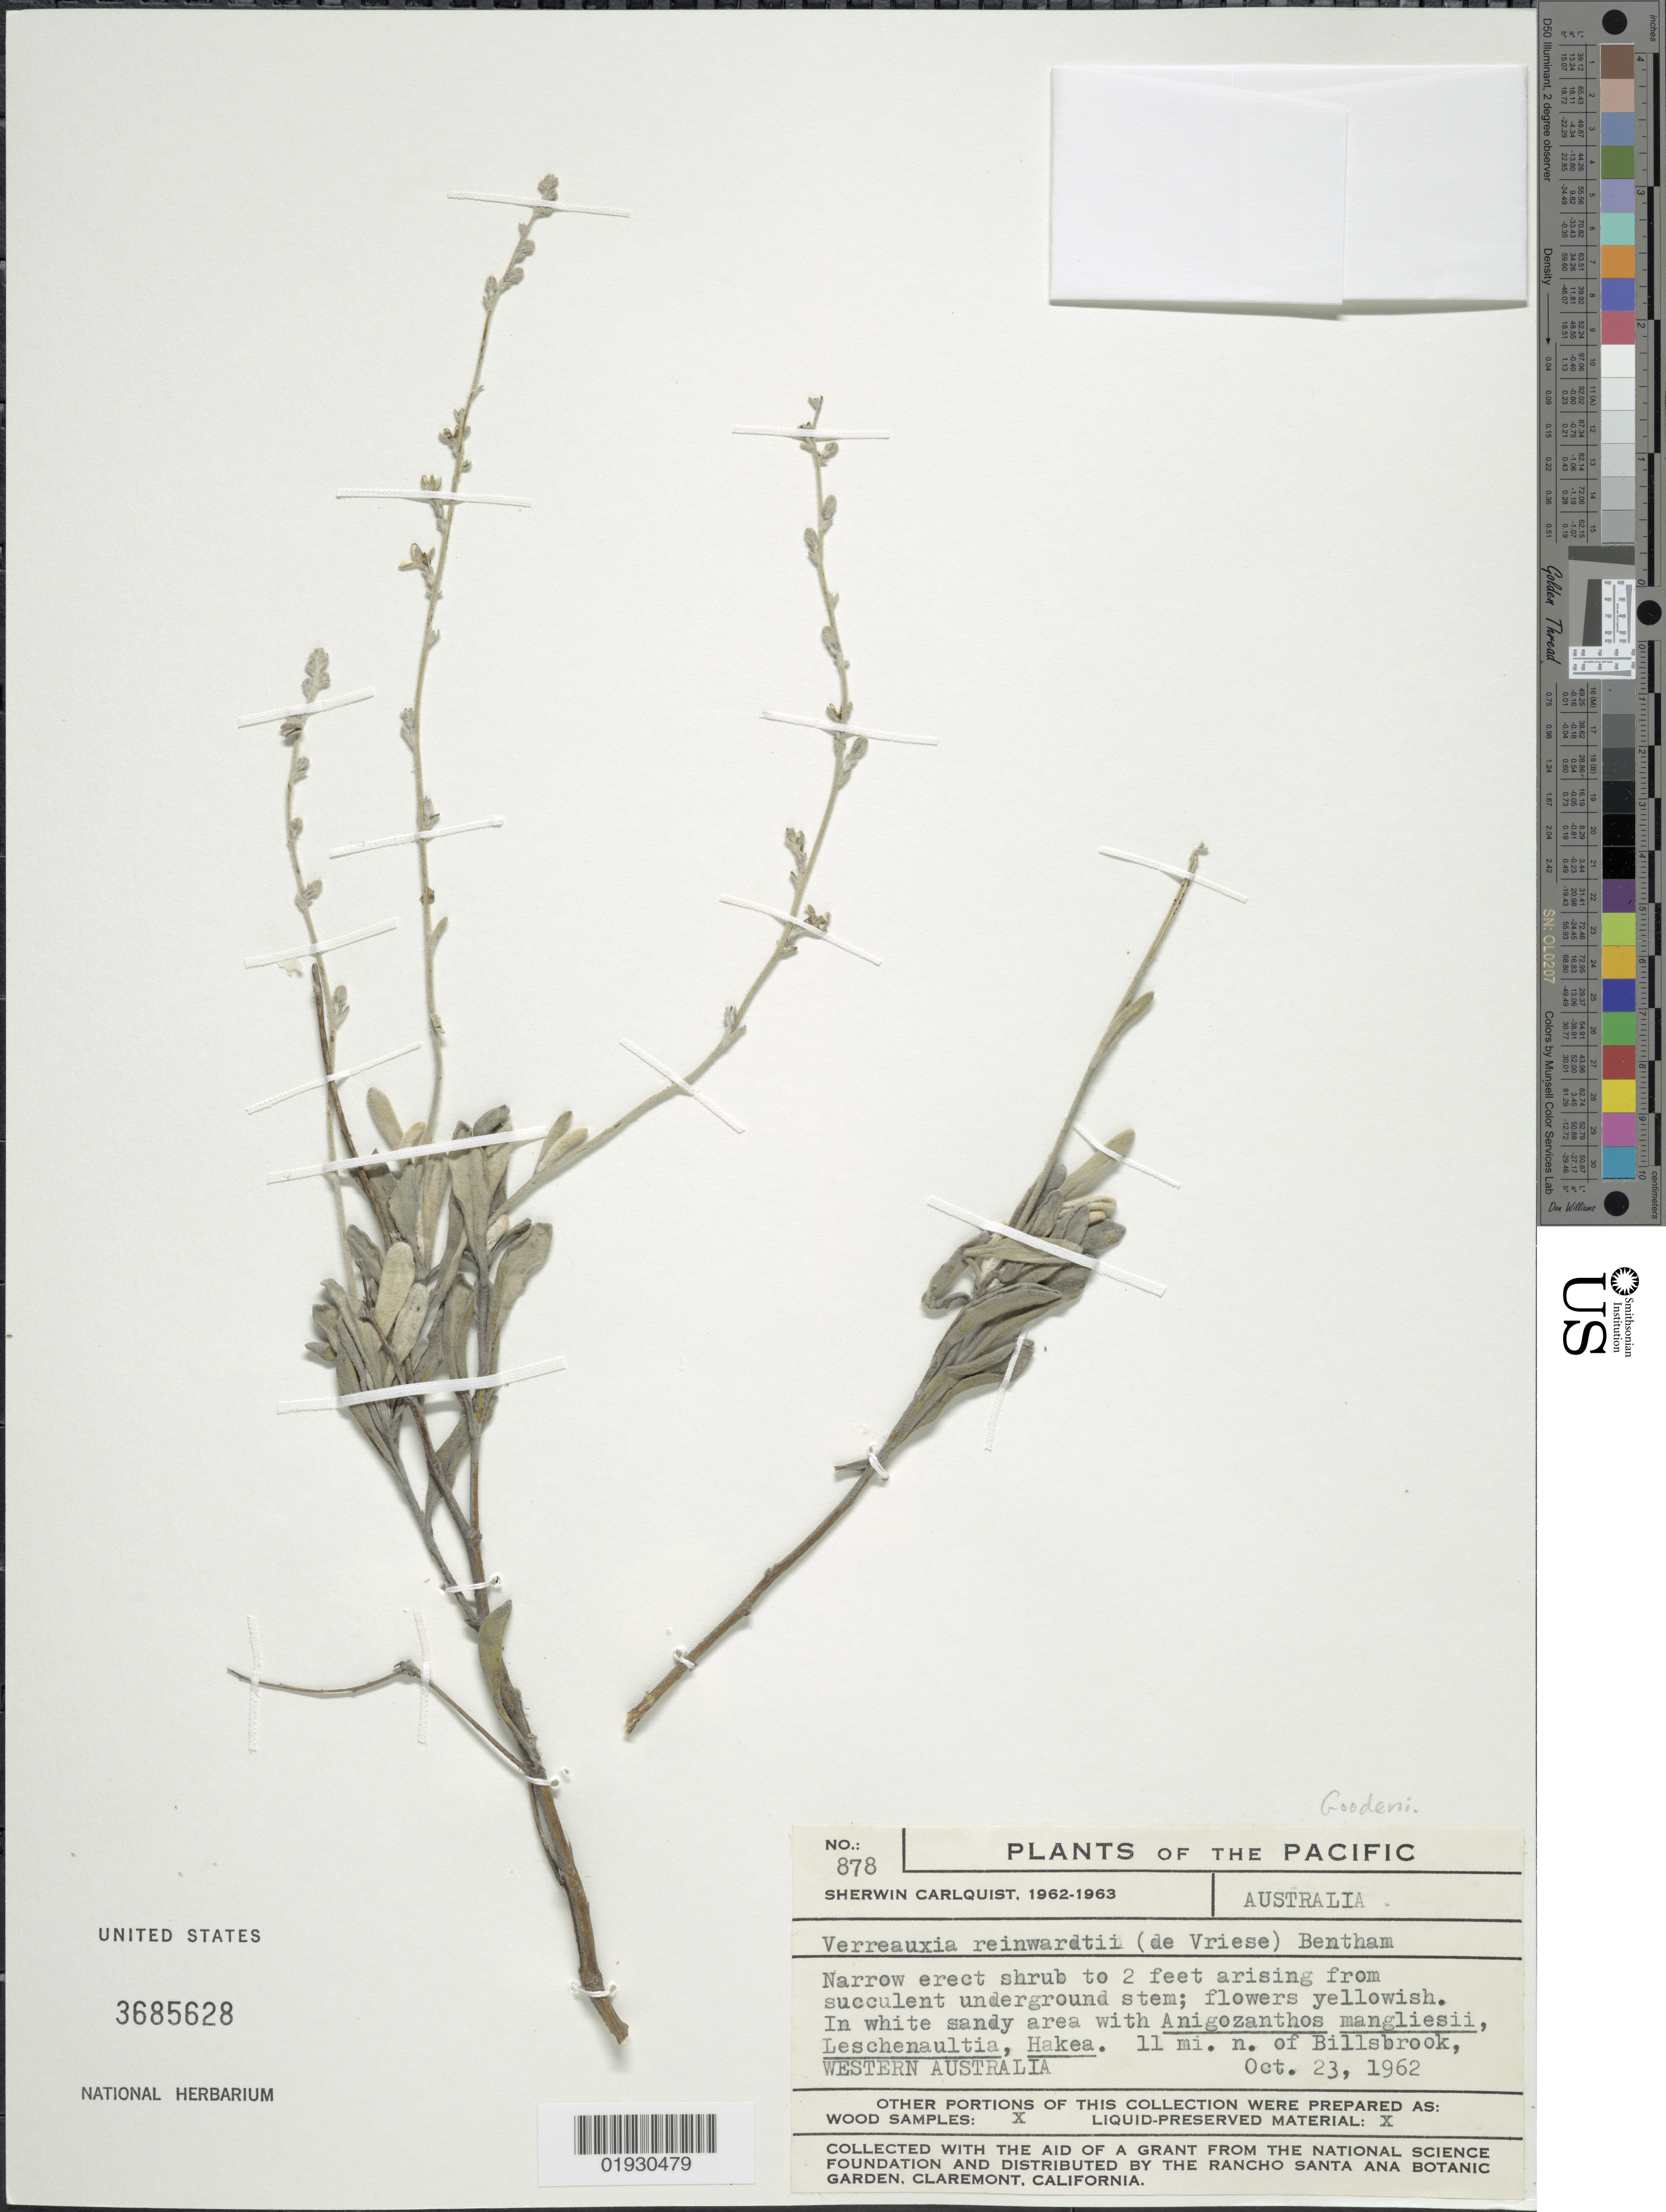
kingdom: Plantae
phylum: Tracheophyta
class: Magnoliopsida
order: Asterales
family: Goodeniaceae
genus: Verreauxia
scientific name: Verreauxia reinwardtii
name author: Benth.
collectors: S. Carlquist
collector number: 878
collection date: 1962-10-23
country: Australia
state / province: Western Australia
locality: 11 mi. n. of Billsbrook.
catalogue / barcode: US 3685628